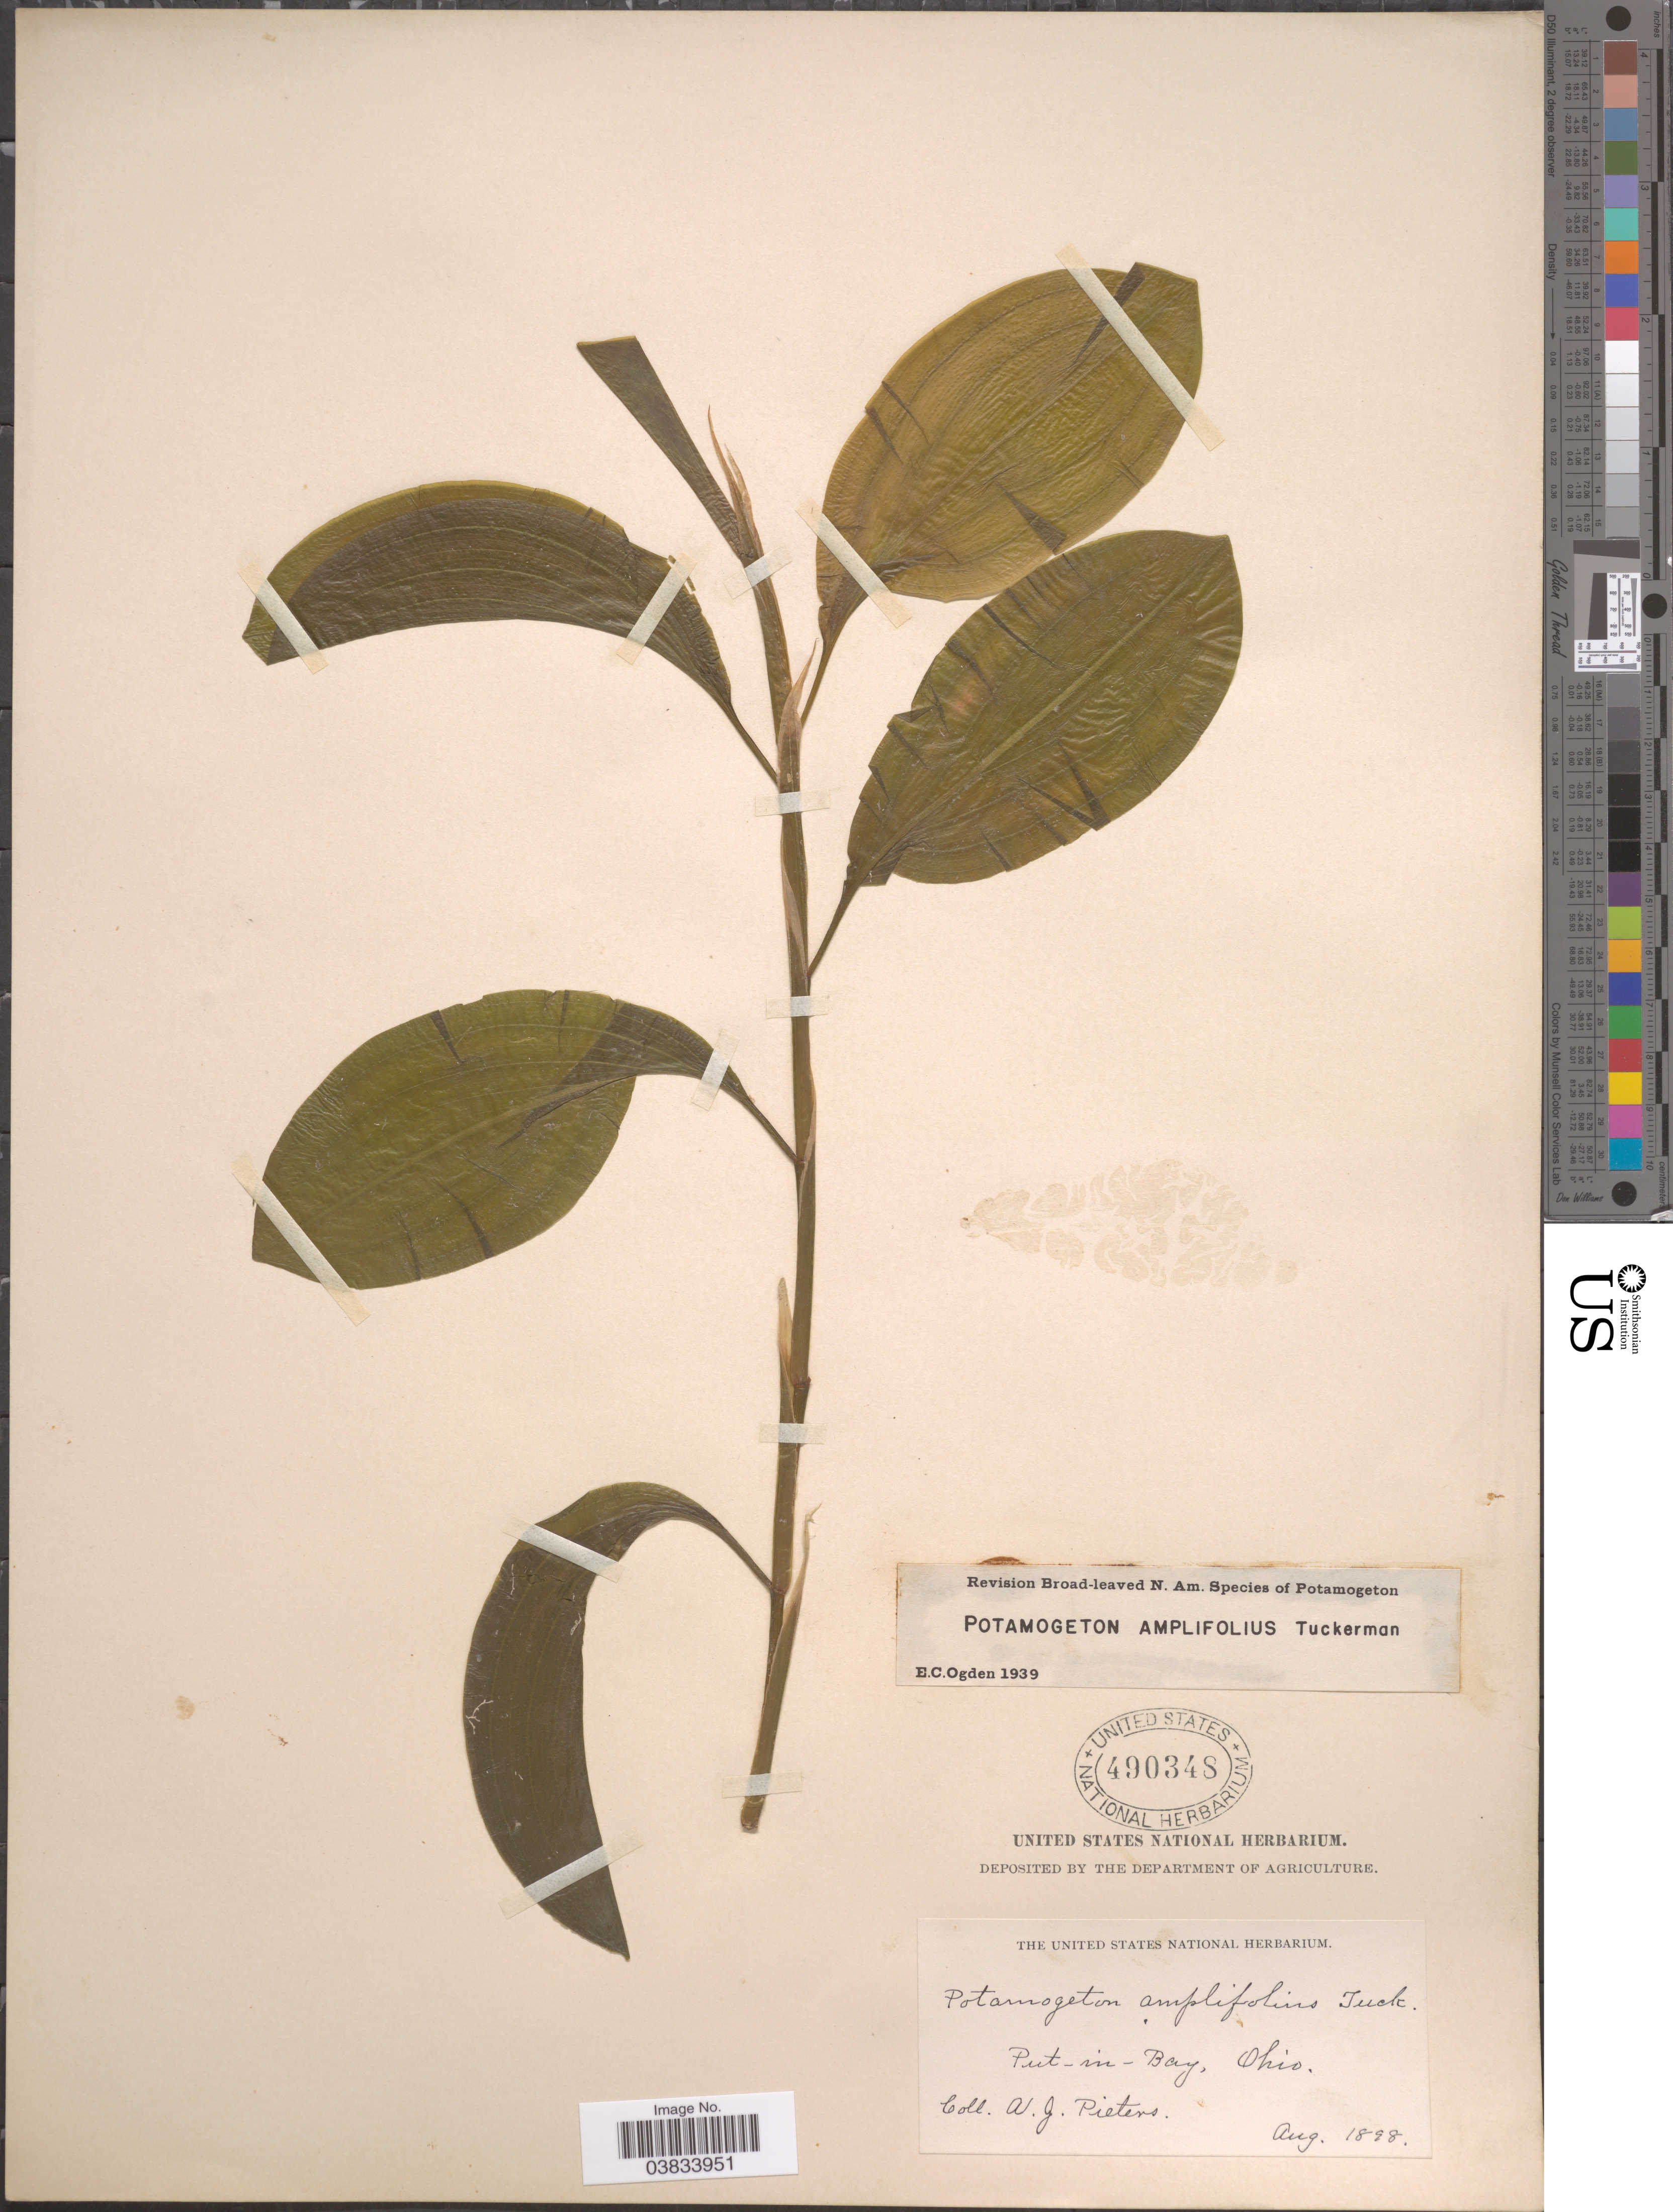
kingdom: Plantae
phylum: Tracheophyta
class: Liliopsida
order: Alismatales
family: Potamogetonaceae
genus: Potamogeton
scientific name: Potamogeton amplifolius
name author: Tuckerm.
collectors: A. Pieters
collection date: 1898-08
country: United States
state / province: Ohio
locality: Put-in-Bay.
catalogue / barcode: US 490348